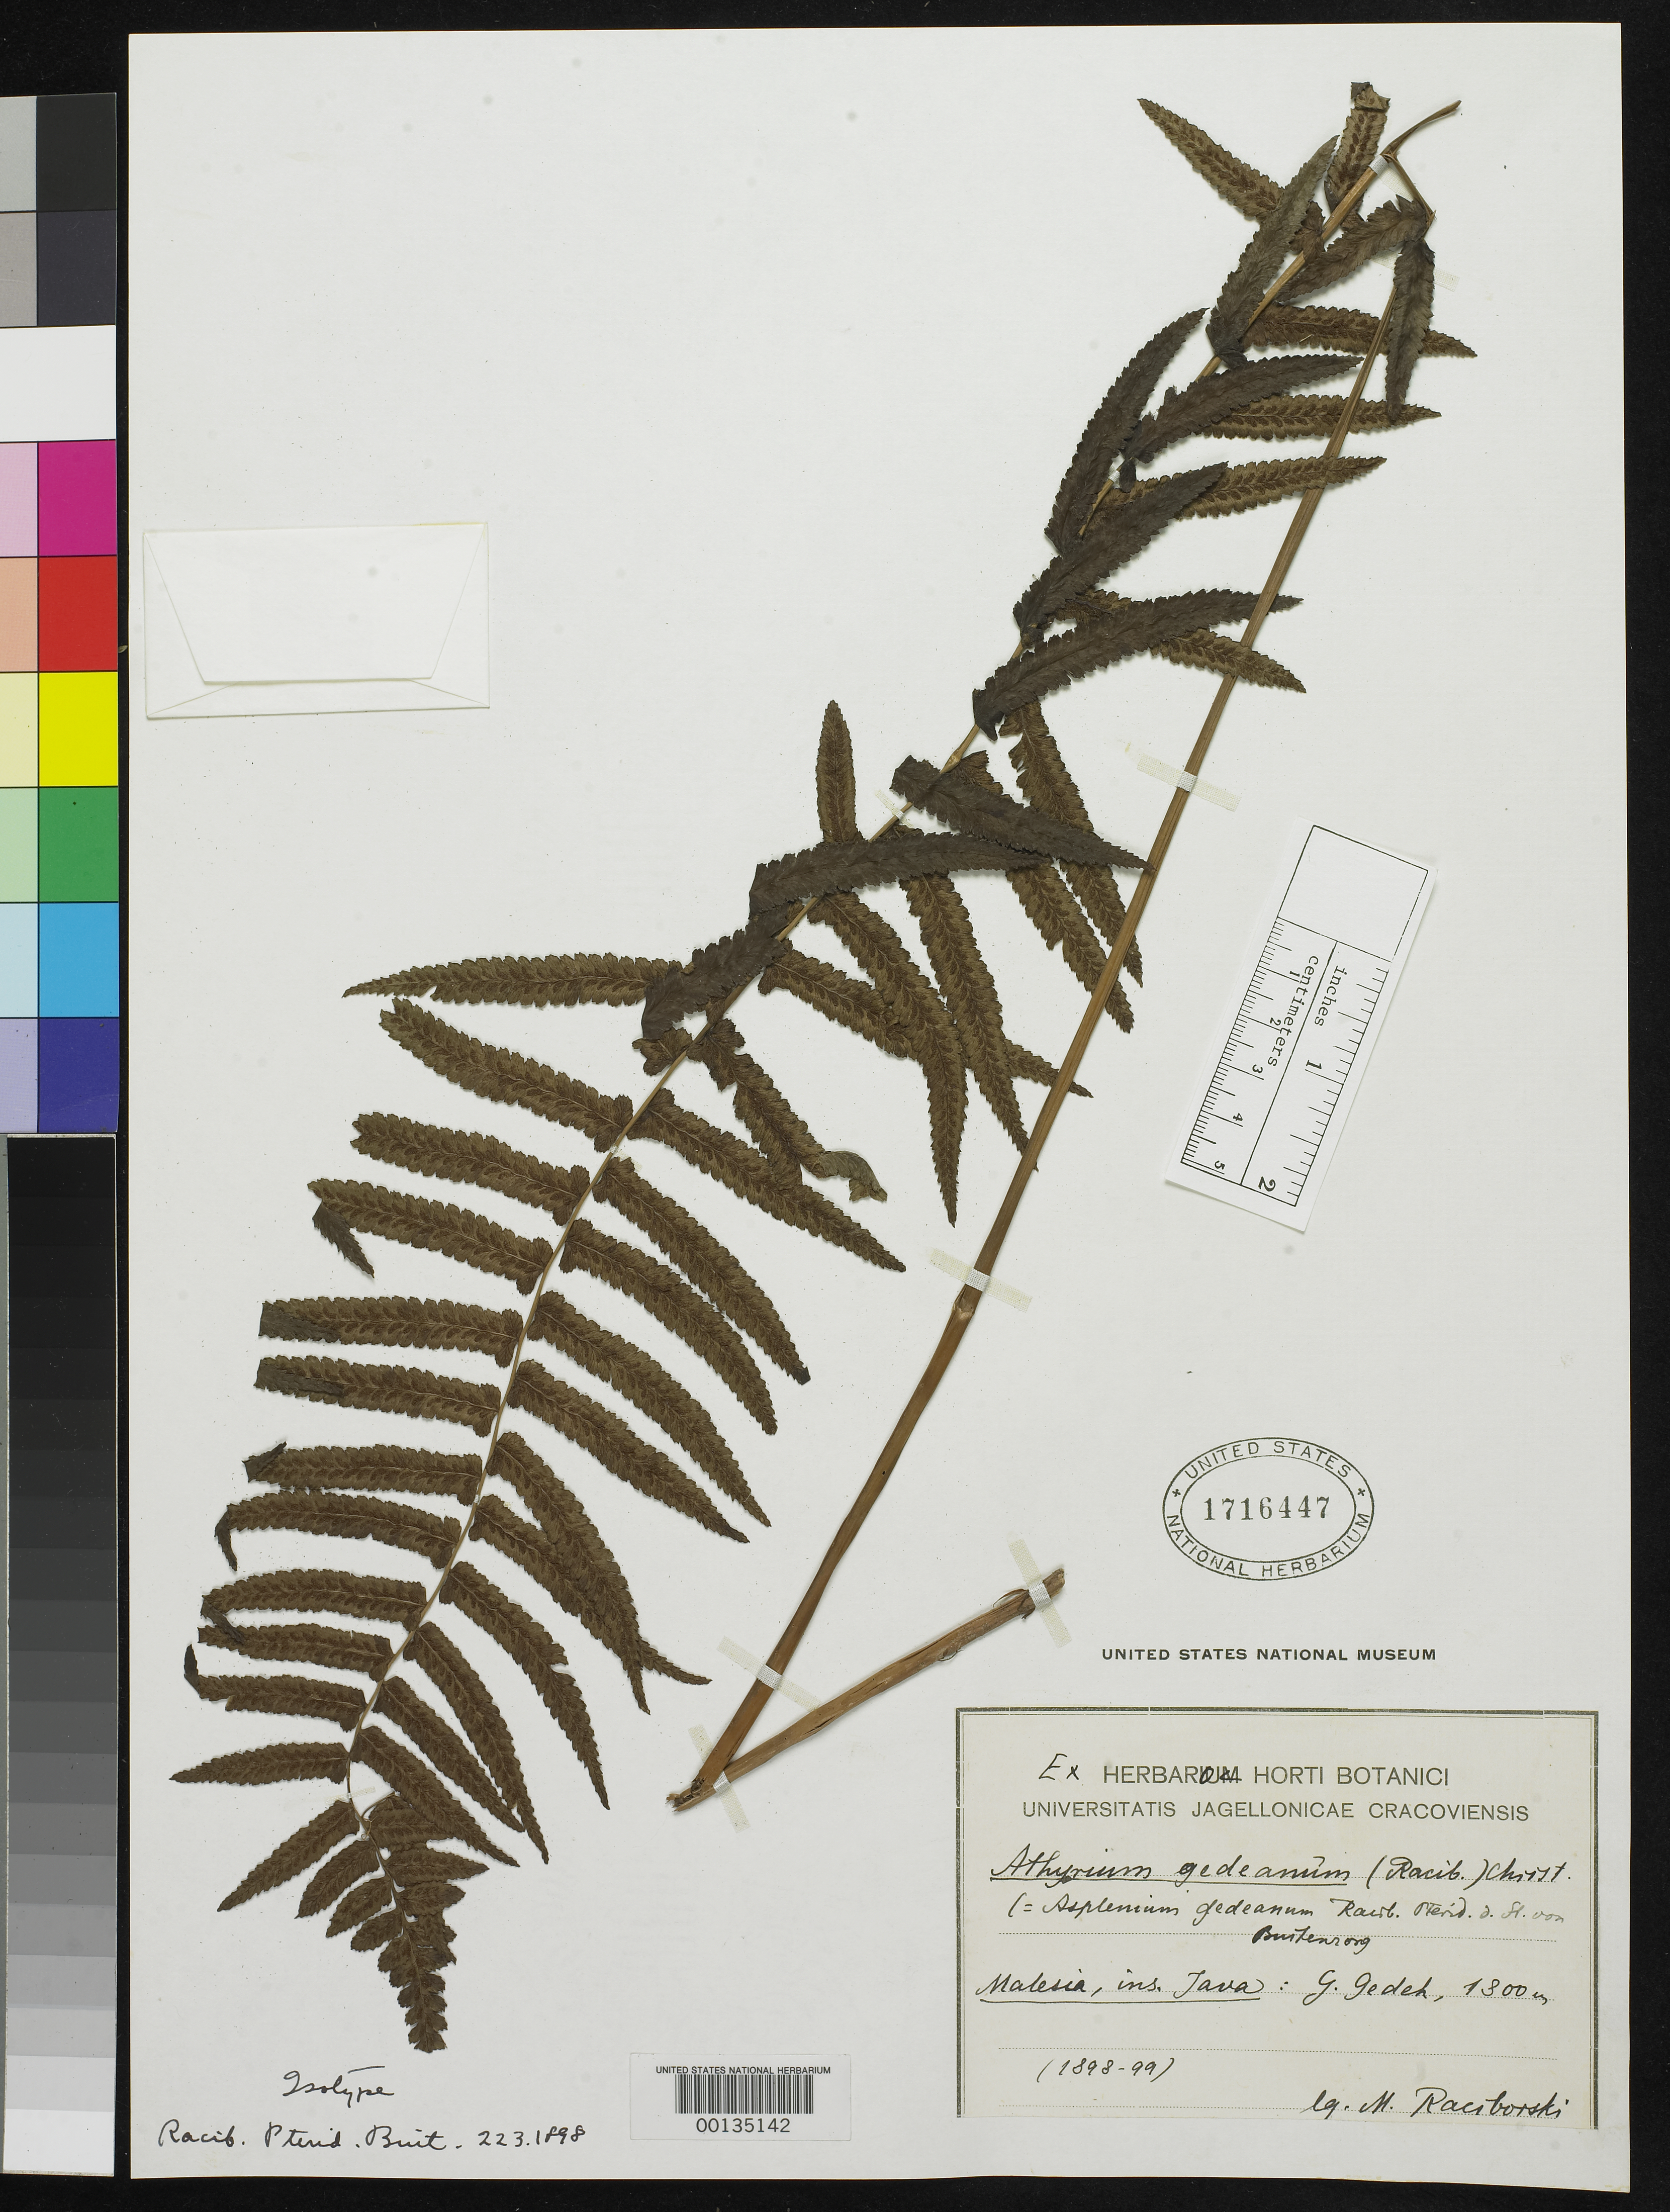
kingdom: Plantae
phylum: Tracheophyta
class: Polypodiopsida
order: Polypodiales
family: Aspleniaceae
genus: Asplenium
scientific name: Asplenium gedeanum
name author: Racib.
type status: Type Collection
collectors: M. Raciborski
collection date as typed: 1898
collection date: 1898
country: Indonesia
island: Java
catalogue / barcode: US 1716447